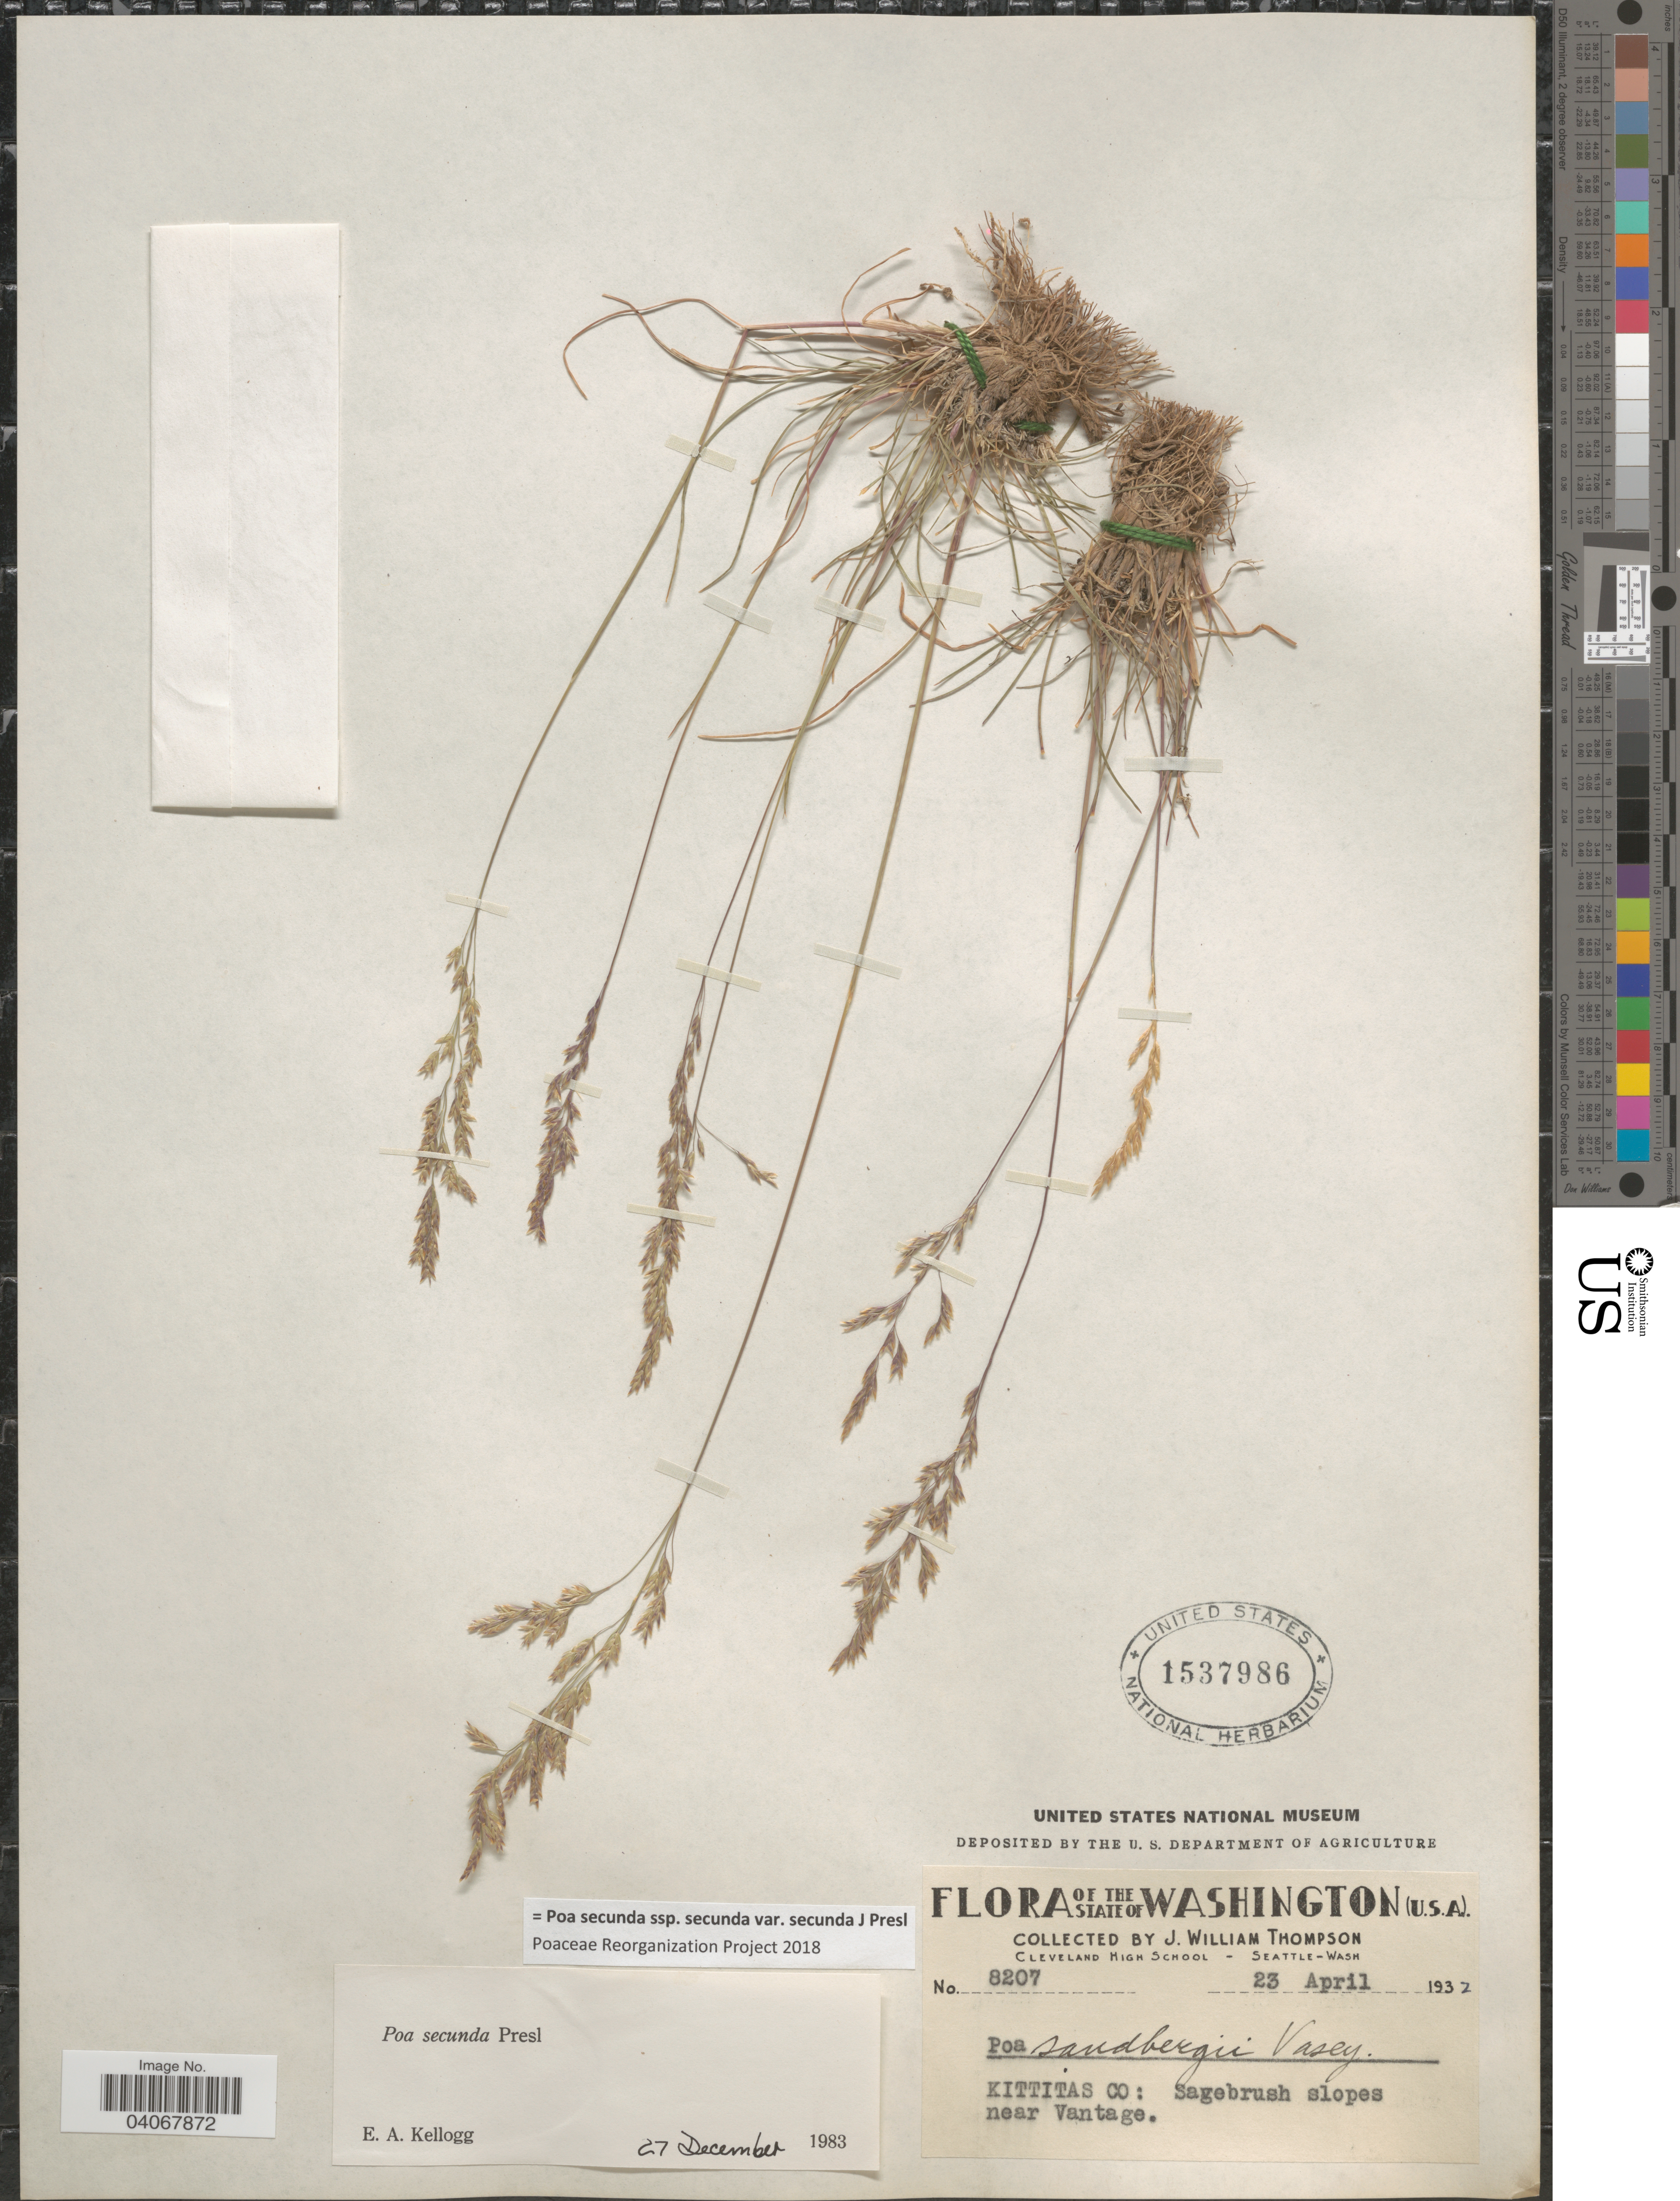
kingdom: Plantae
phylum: Tracheophyta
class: Liliopsida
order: Poales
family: Poaceae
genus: Poa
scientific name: Poa secunda subsp. secunda var. secunda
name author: J. Presl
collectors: J. W. Thompson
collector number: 8207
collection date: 1932-04-23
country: United States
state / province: Washington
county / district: Kittitas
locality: Kittitas Co: Sagebrush slopes near Vantage.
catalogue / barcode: US 1537986